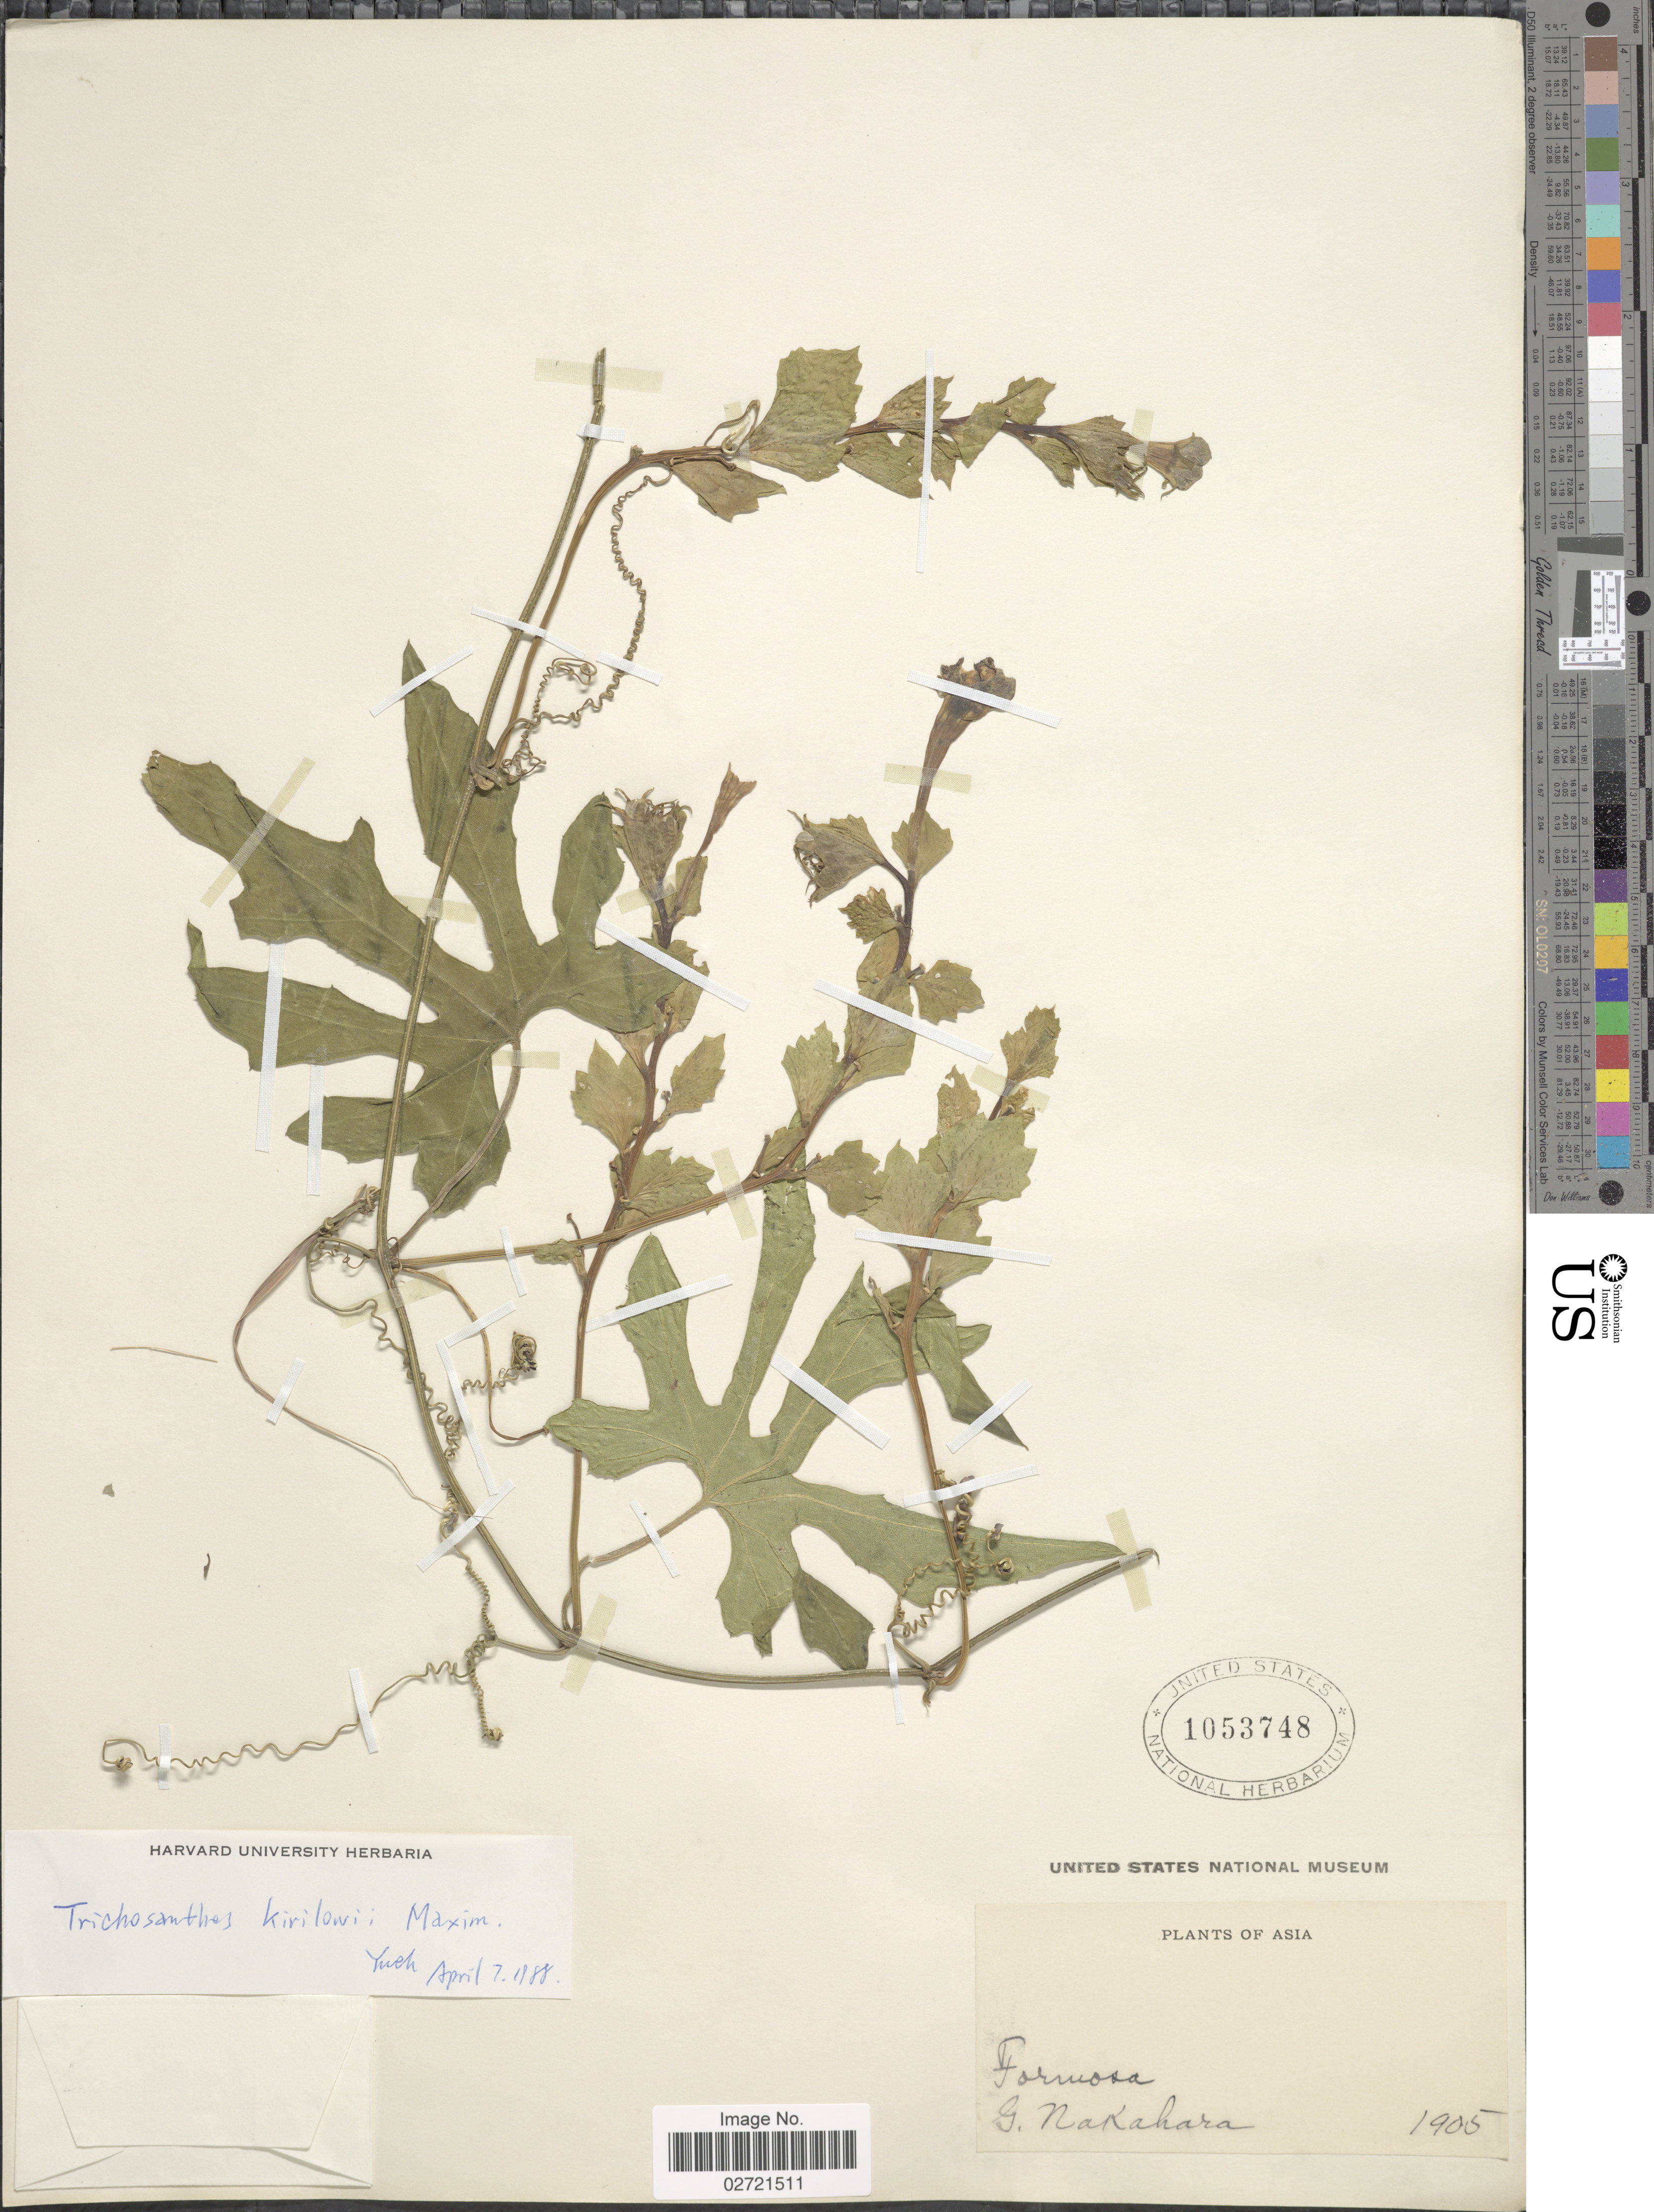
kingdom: Plantae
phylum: Tracheophyta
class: Magnoliopsida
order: Cucurbitales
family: Cucurbitaceae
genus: Trichosanthes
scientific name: Trichosanthes kirilowii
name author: Maxim.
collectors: G. Nakahara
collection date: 1905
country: Taiwan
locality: Formosa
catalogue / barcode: US 1053748